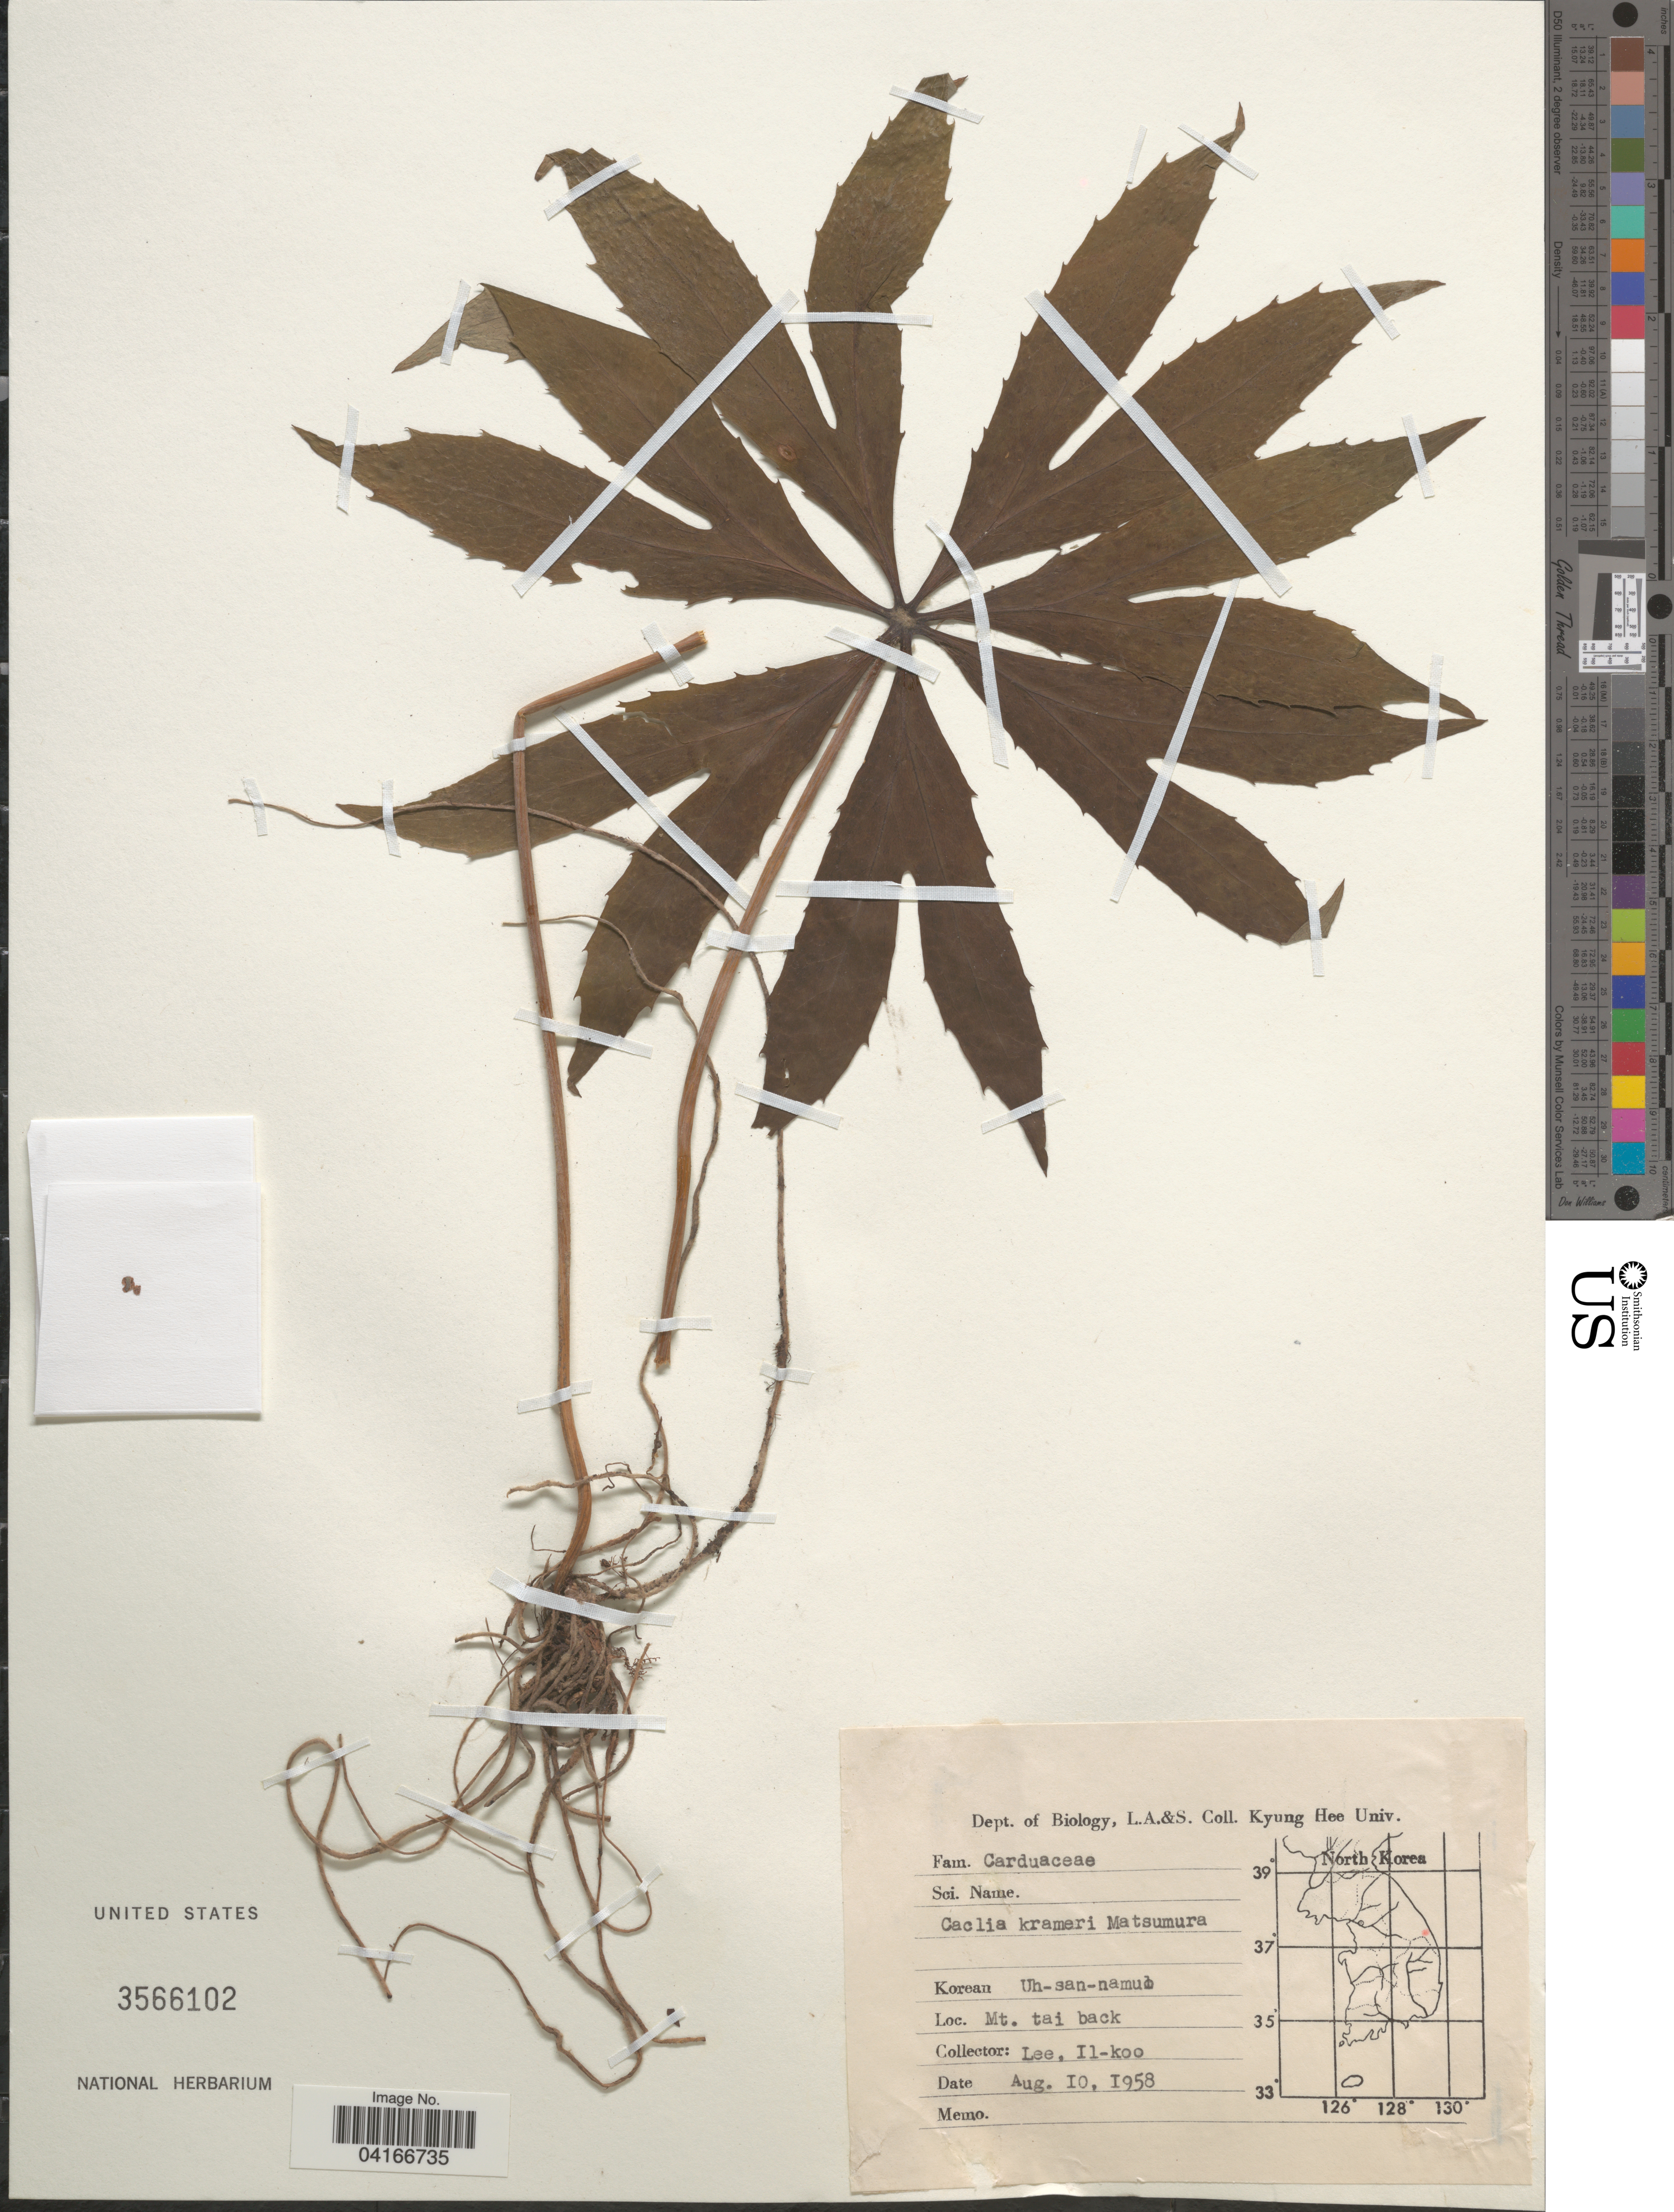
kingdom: Plantae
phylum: Tracheophyta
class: Magnoliopsida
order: Asterales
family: Asteraceae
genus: Cacalia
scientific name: Cacalia krameri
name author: (Franch. & Sav.) Matsum.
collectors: I. Lee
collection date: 1958-08-10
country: North Korea / South Korea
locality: Mt. Tai Back.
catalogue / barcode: US 3566102